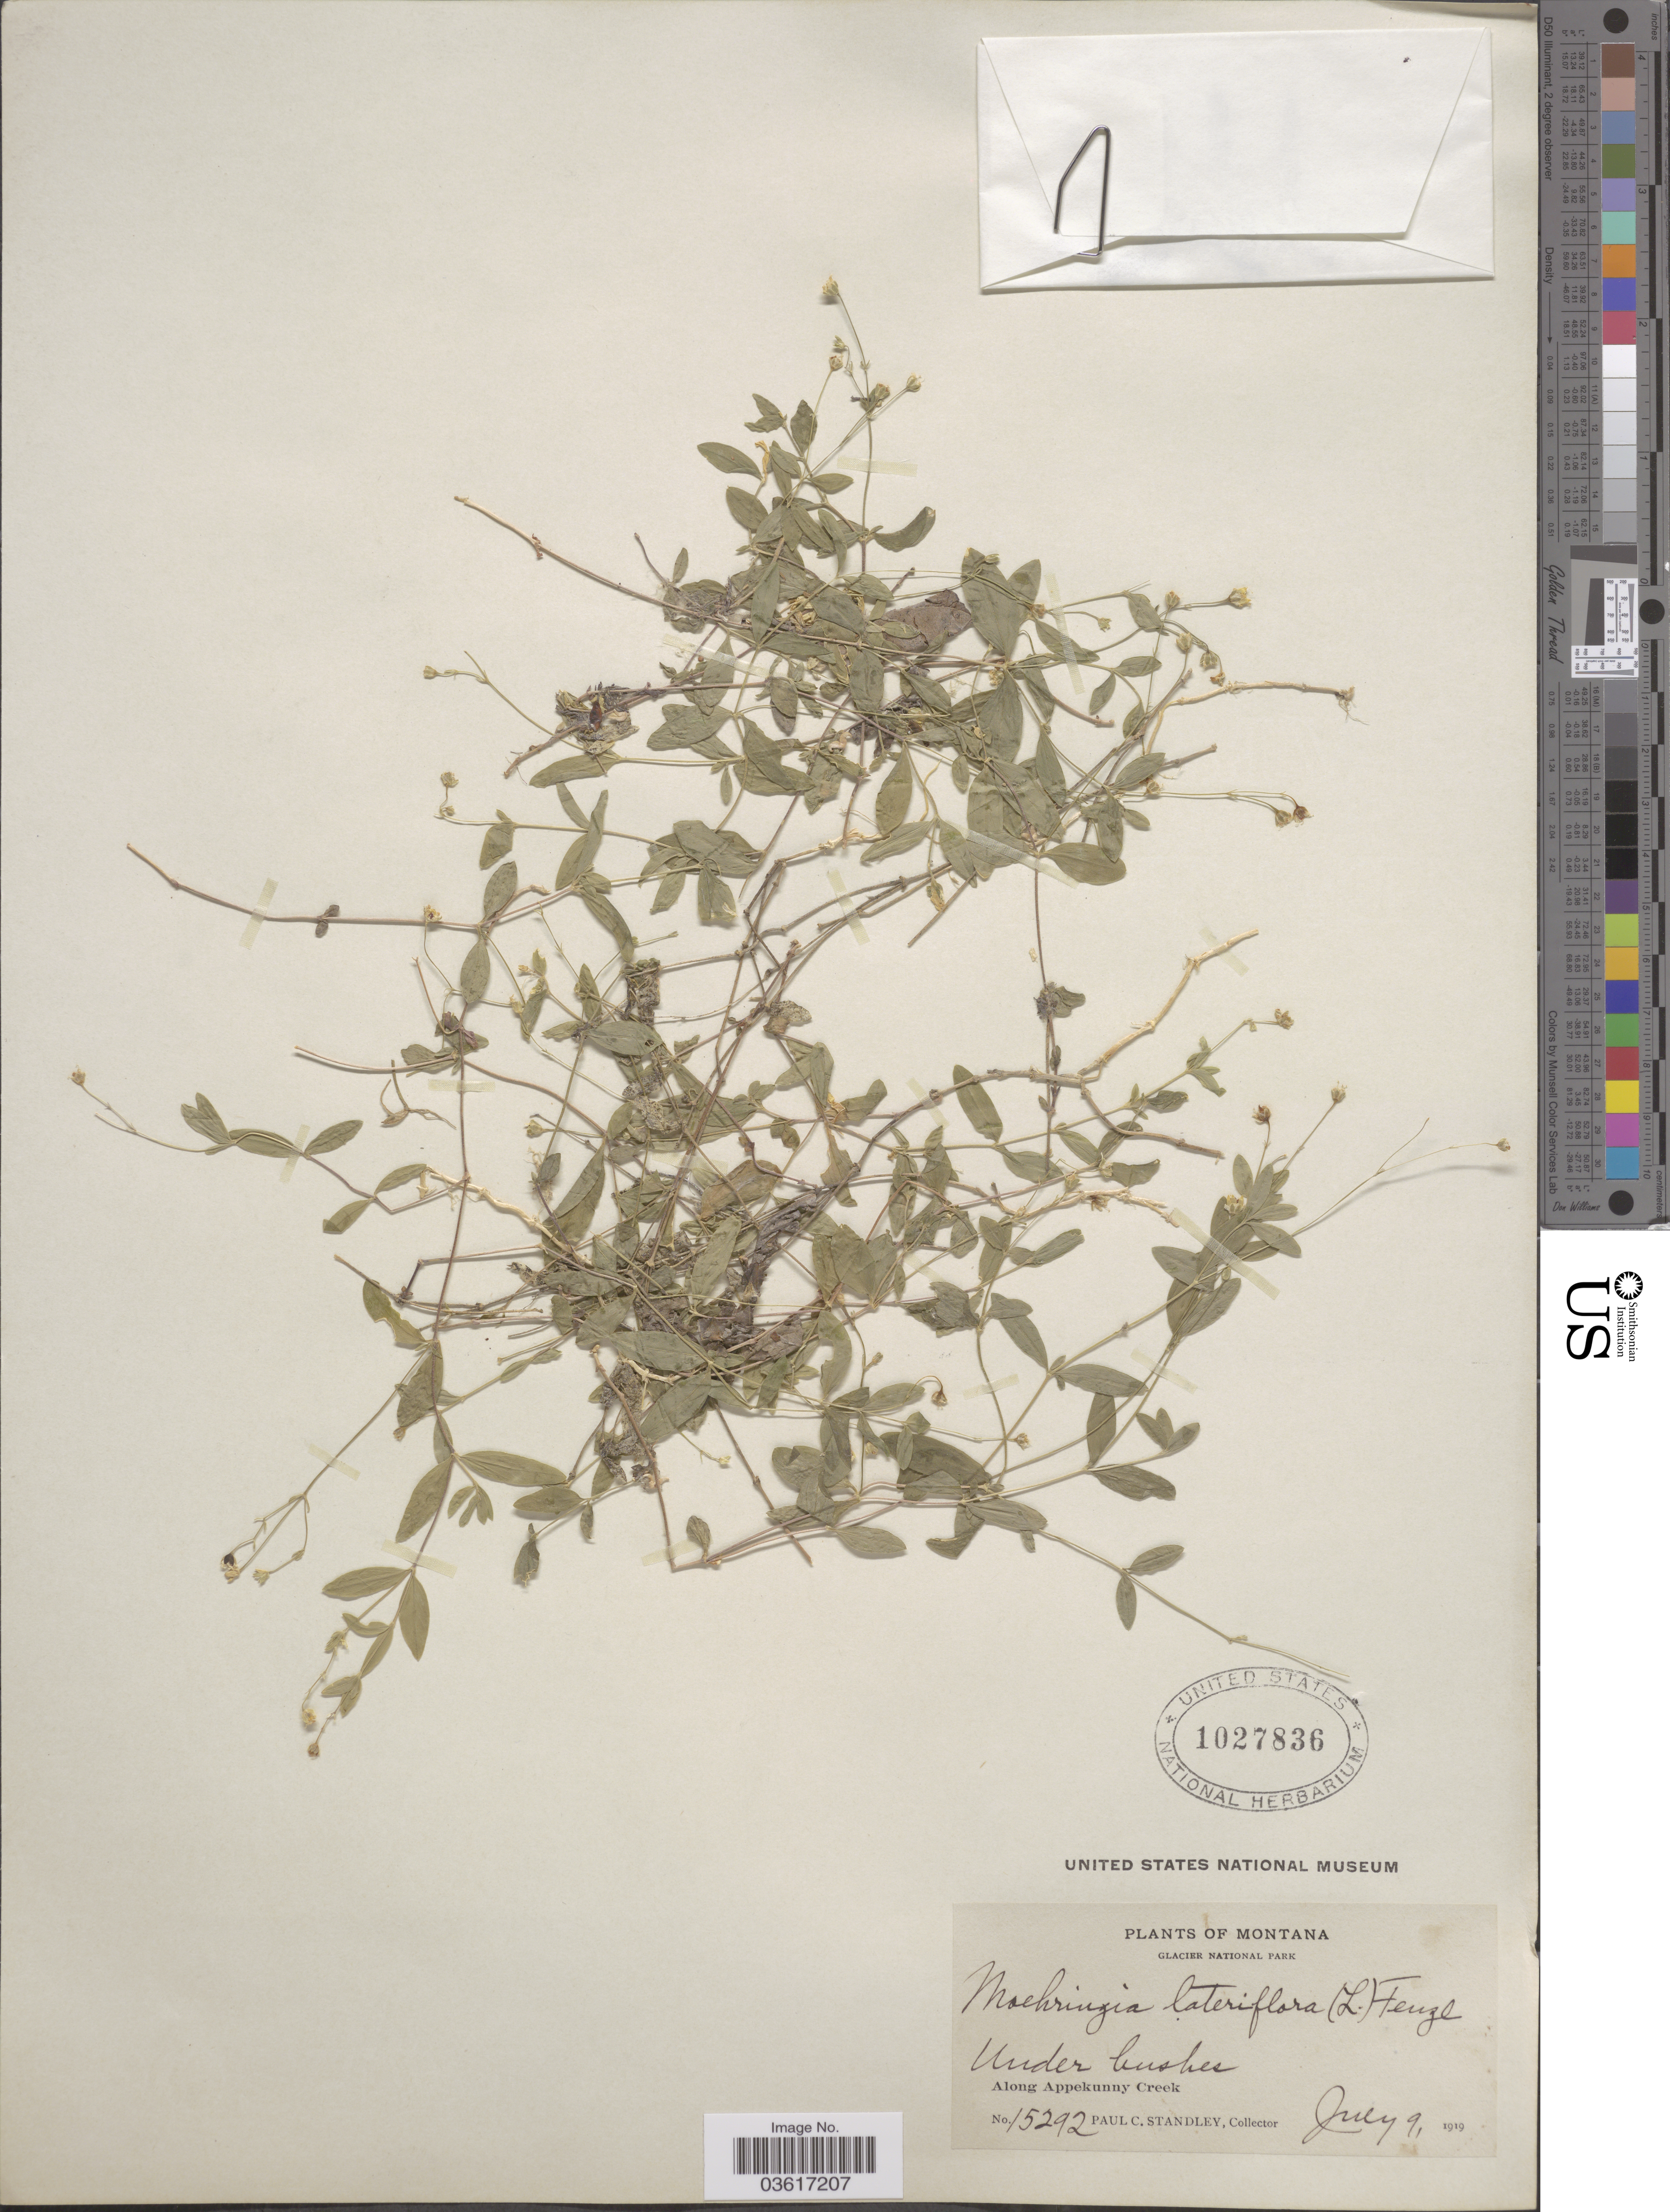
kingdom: Plantae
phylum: Tracheophyta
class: Magnoliopsida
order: Caryophyllales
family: Caryophyllaceae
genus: Moehringia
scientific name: Moehringia lateriflora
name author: (L.) Fenzl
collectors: P. C. Standley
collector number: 15292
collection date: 1919-07-09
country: United States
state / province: Montana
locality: Glacier National Park. Along Appekunny Creek.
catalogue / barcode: US 1027836